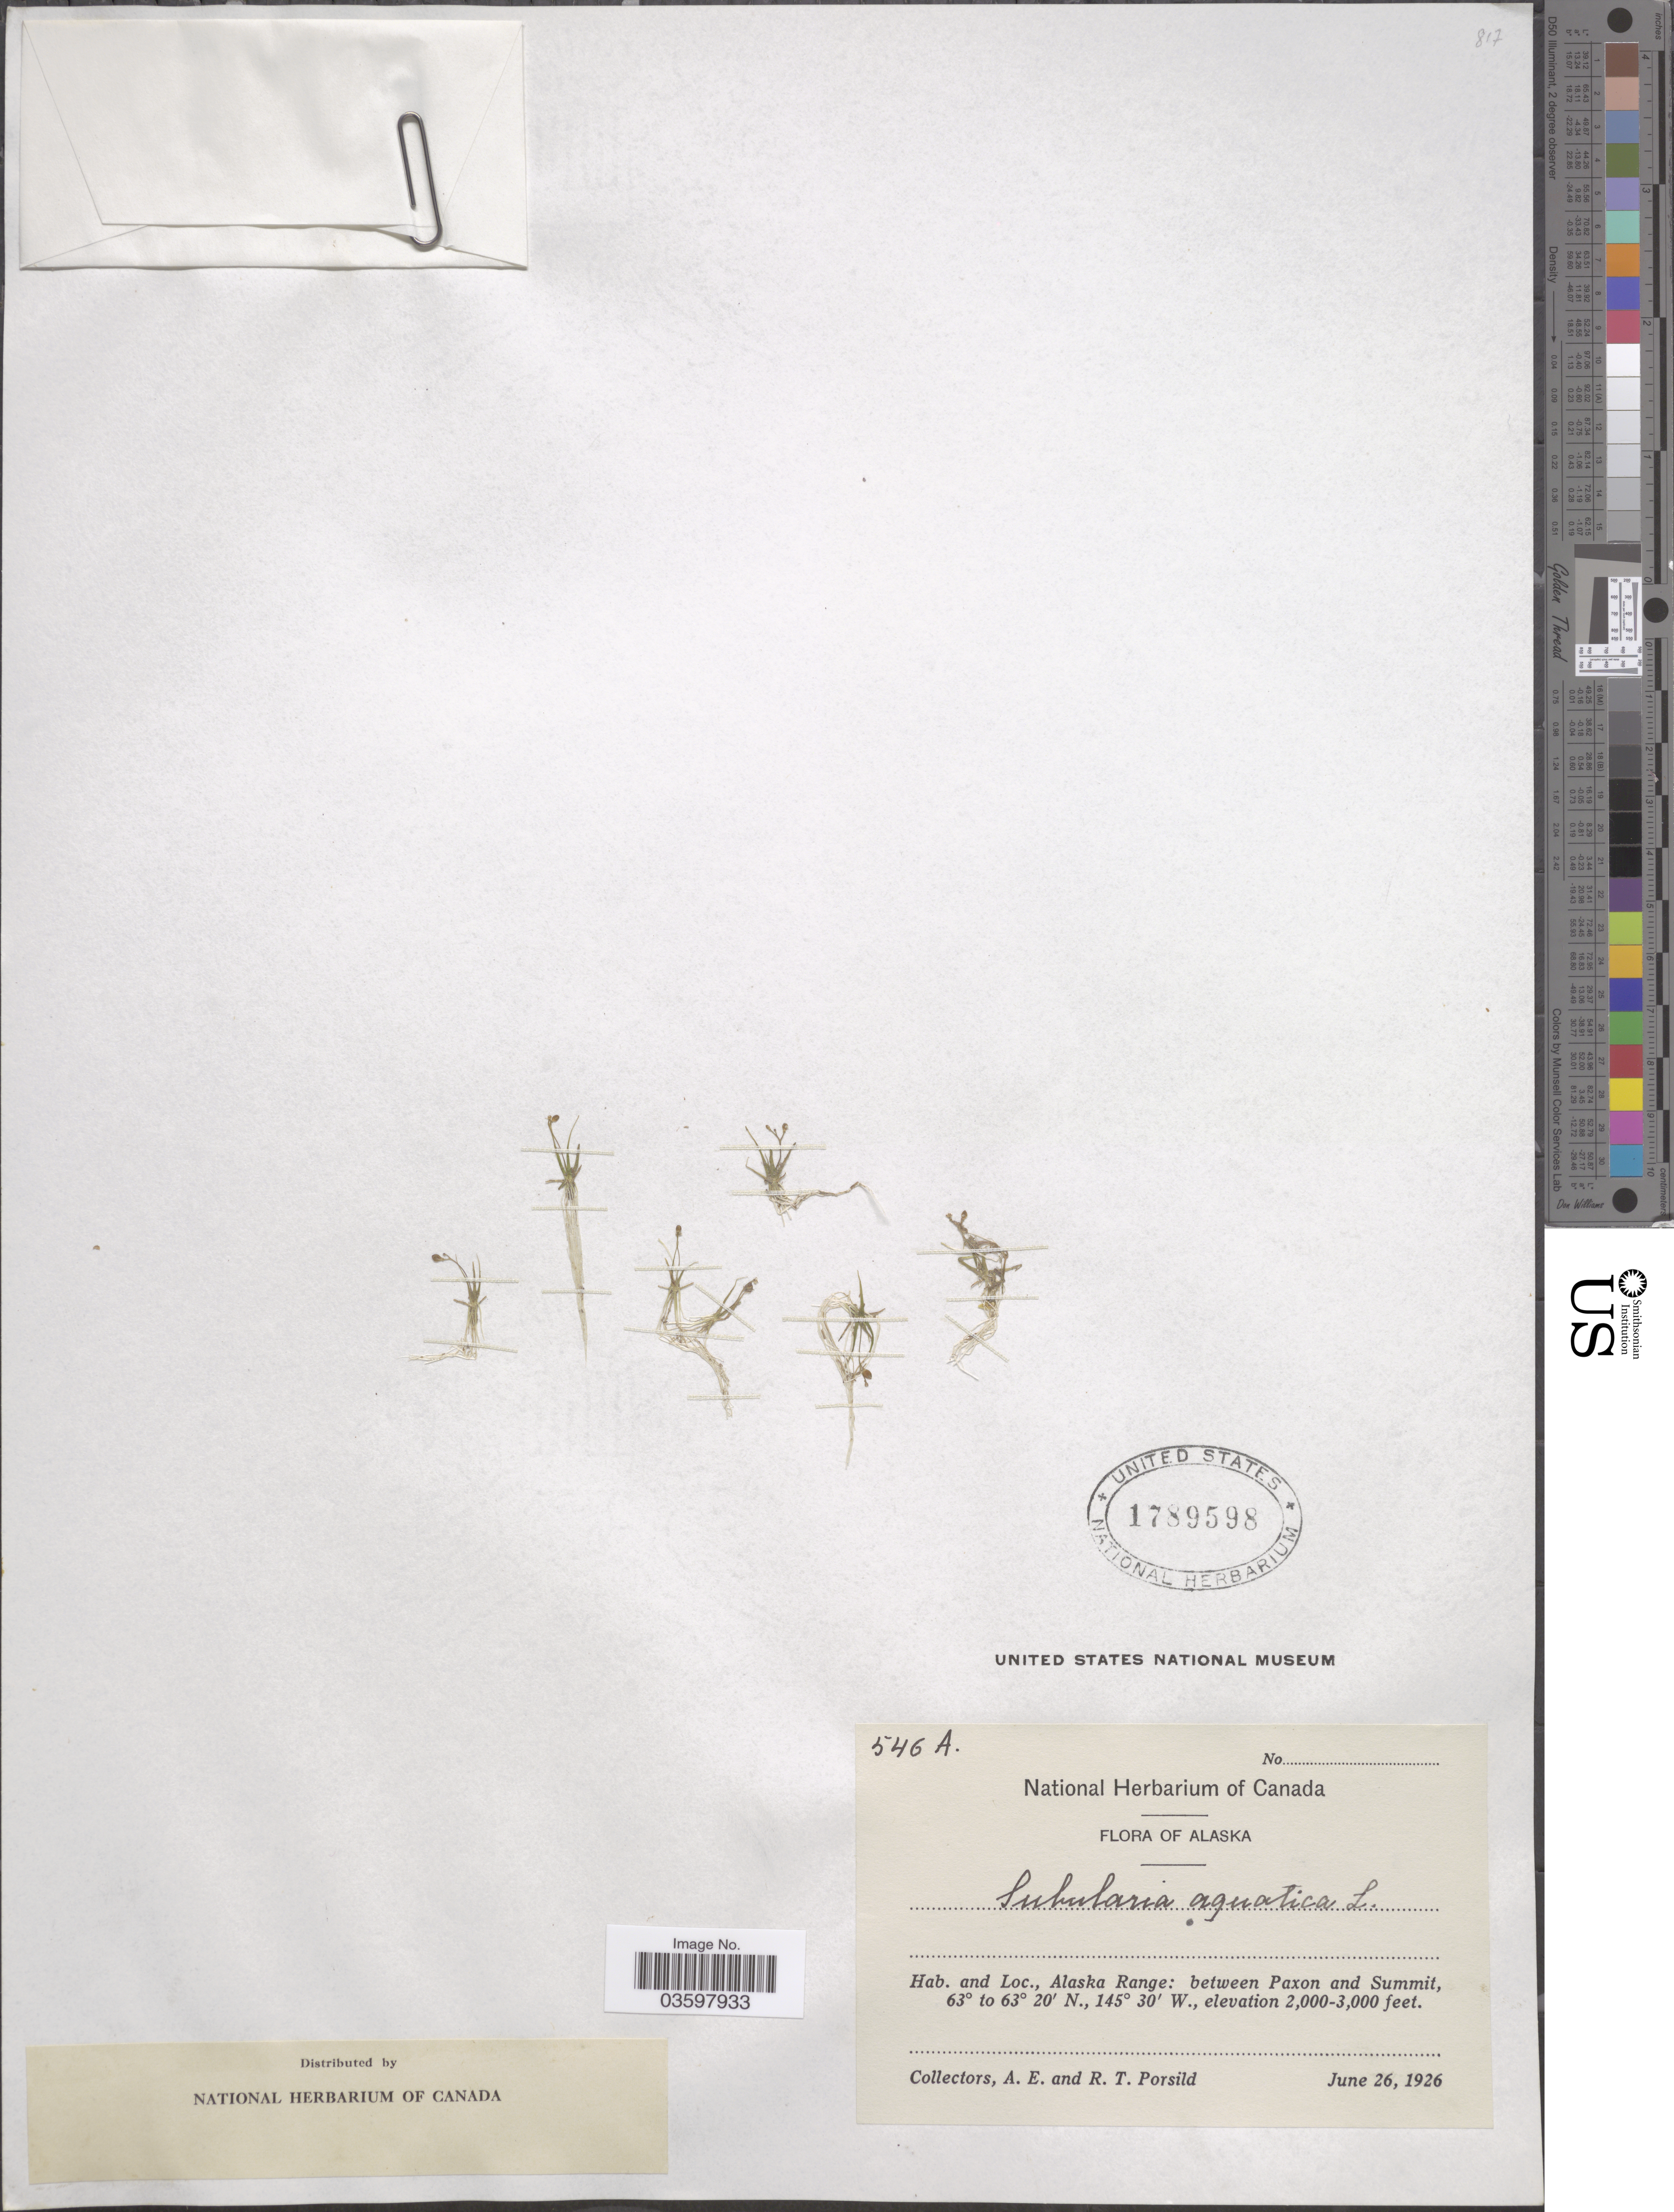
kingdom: Plantae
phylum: Tracheophyta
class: Magnoliopsida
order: Brassicales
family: Brassicaceae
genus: Subularia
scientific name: Subularia aquatica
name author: L.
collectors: A. E. Porsild & R. T. Porsild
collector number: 546A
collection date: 1926-06-26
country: United States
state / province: Alaska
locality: Alaska Range: between Paxon and Summit.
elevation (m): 610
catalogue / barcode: US 1789598